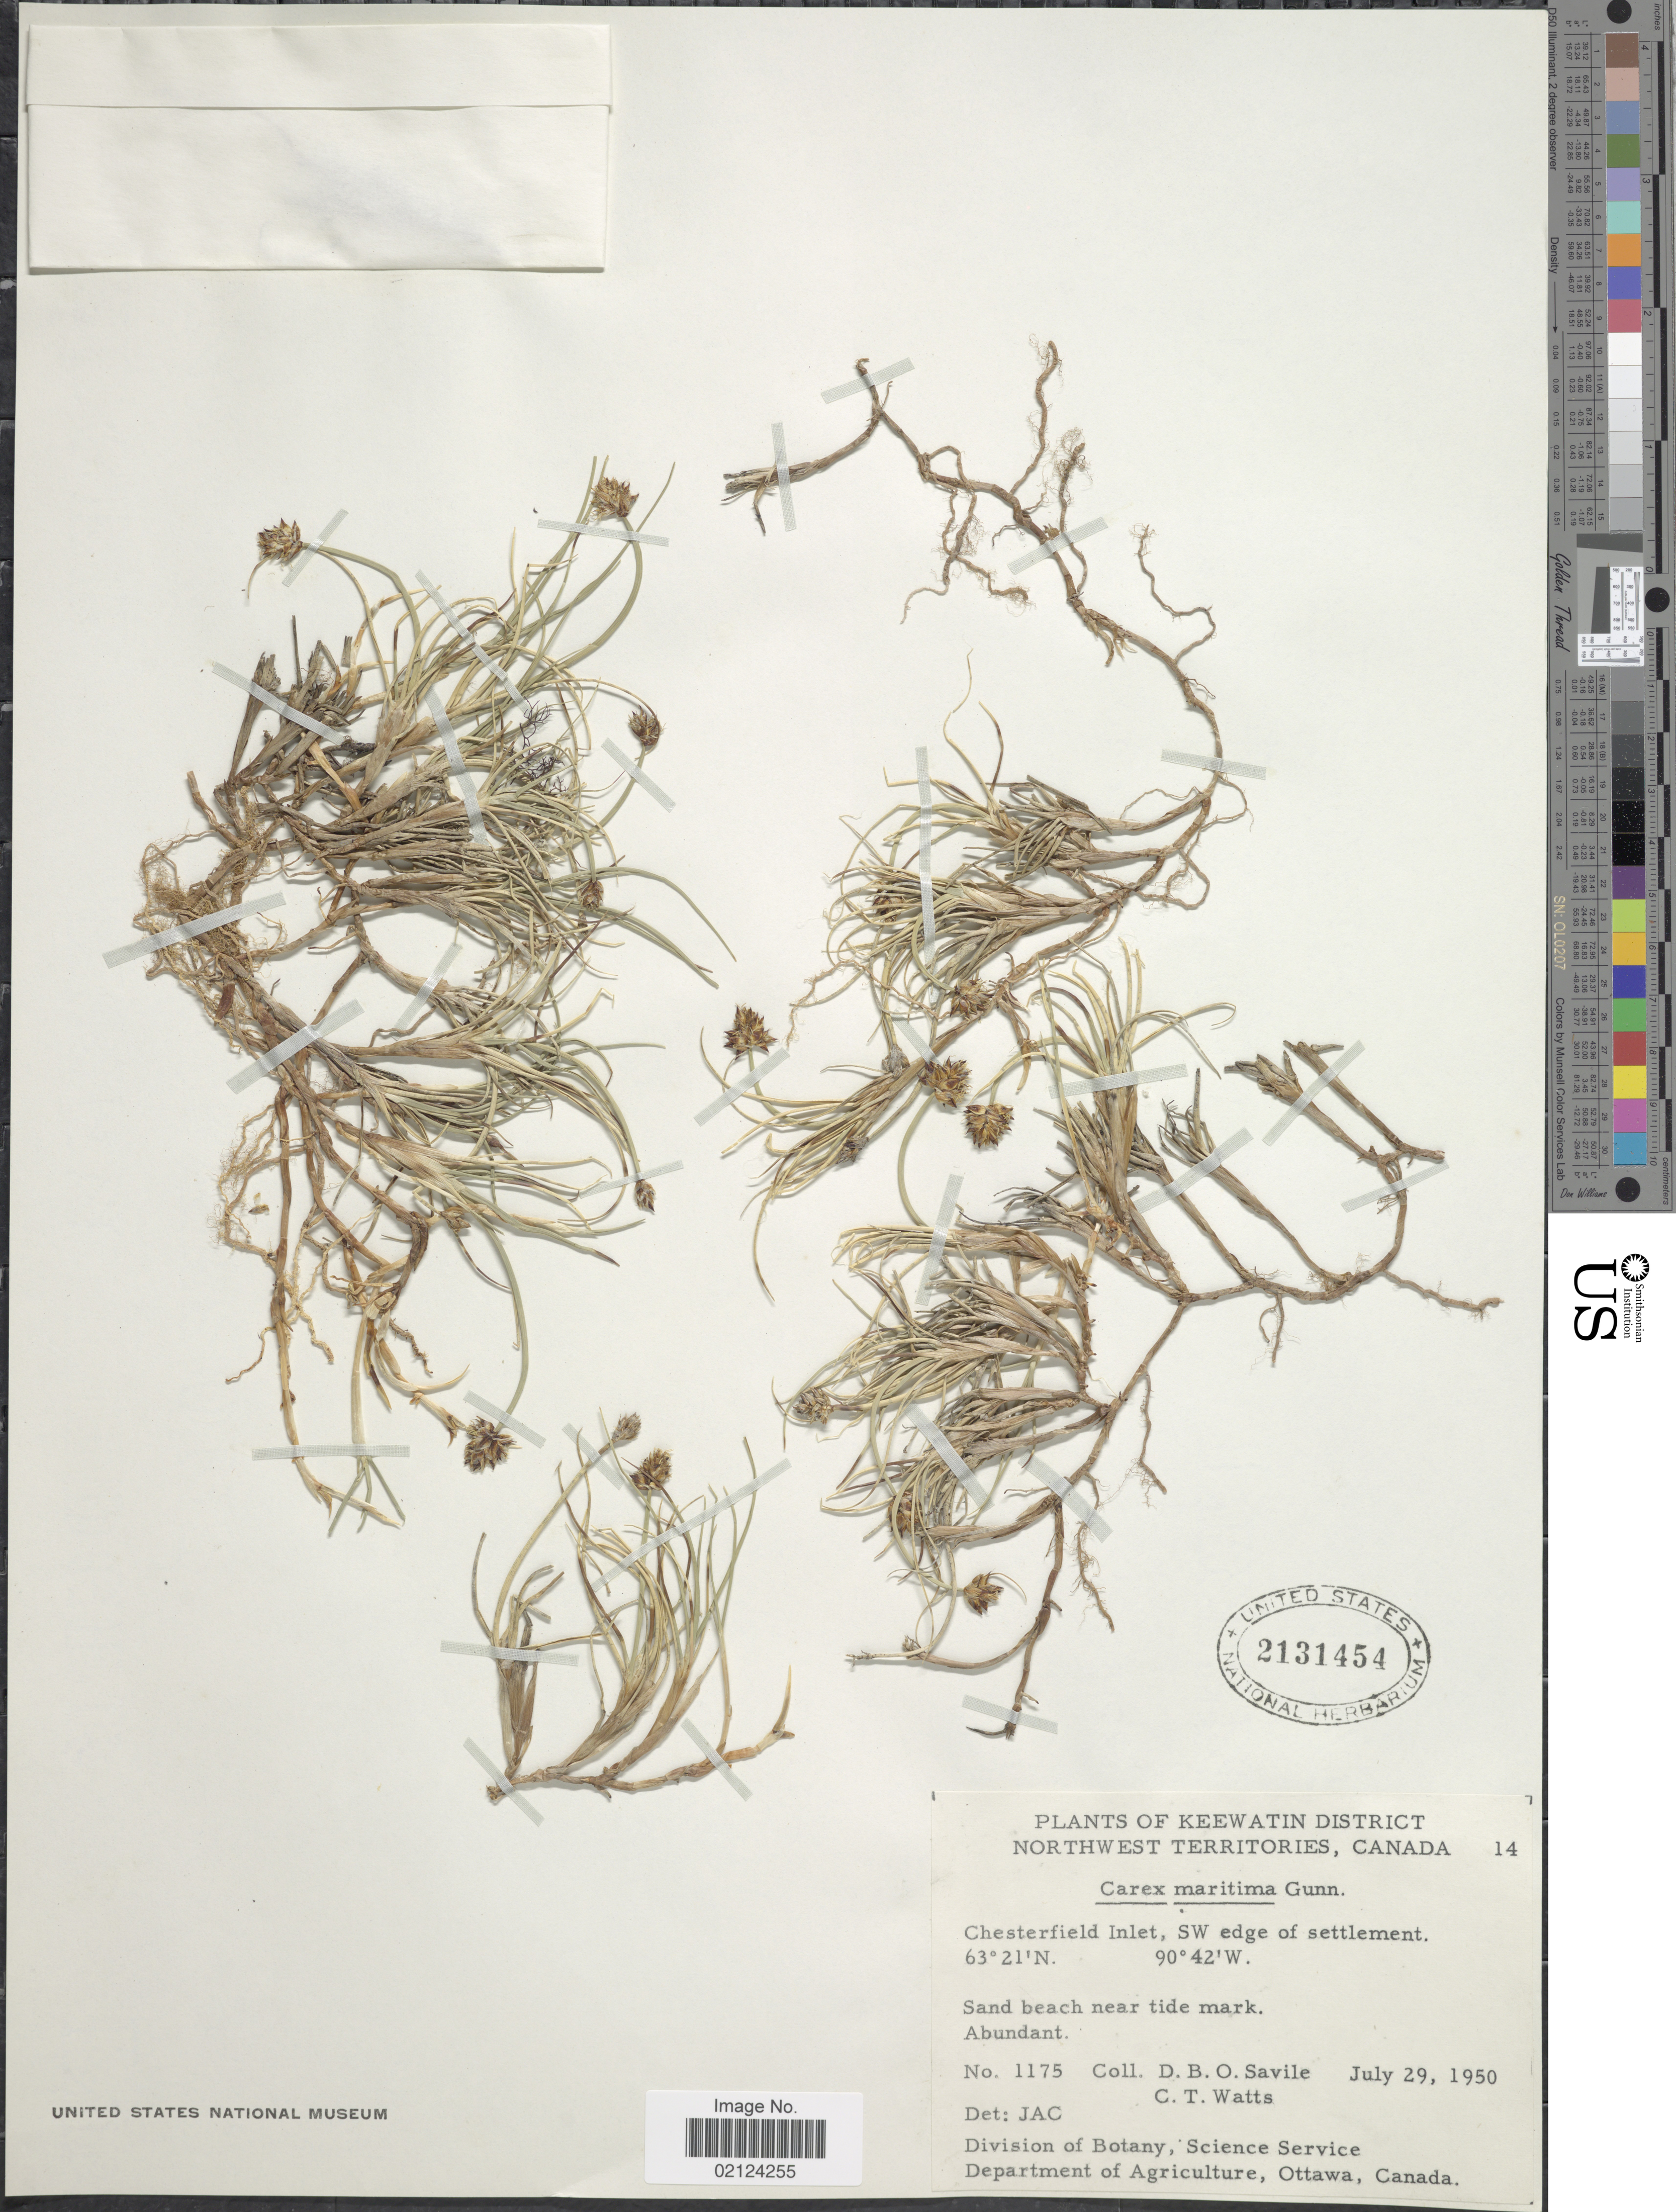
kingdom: Plantae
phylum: Tracheophyta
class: Liliopsida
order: Poales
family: Cyperaceae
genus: Carex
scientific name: Carex maritima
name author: Gunnerus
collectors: D. Savile & C. Watts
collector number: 1175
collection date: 1950-07-29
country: Canada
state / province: Northwest Territories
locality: Keewatin District, Chesterfield Inlet, SW edge of settlement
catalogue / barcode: US 2131454